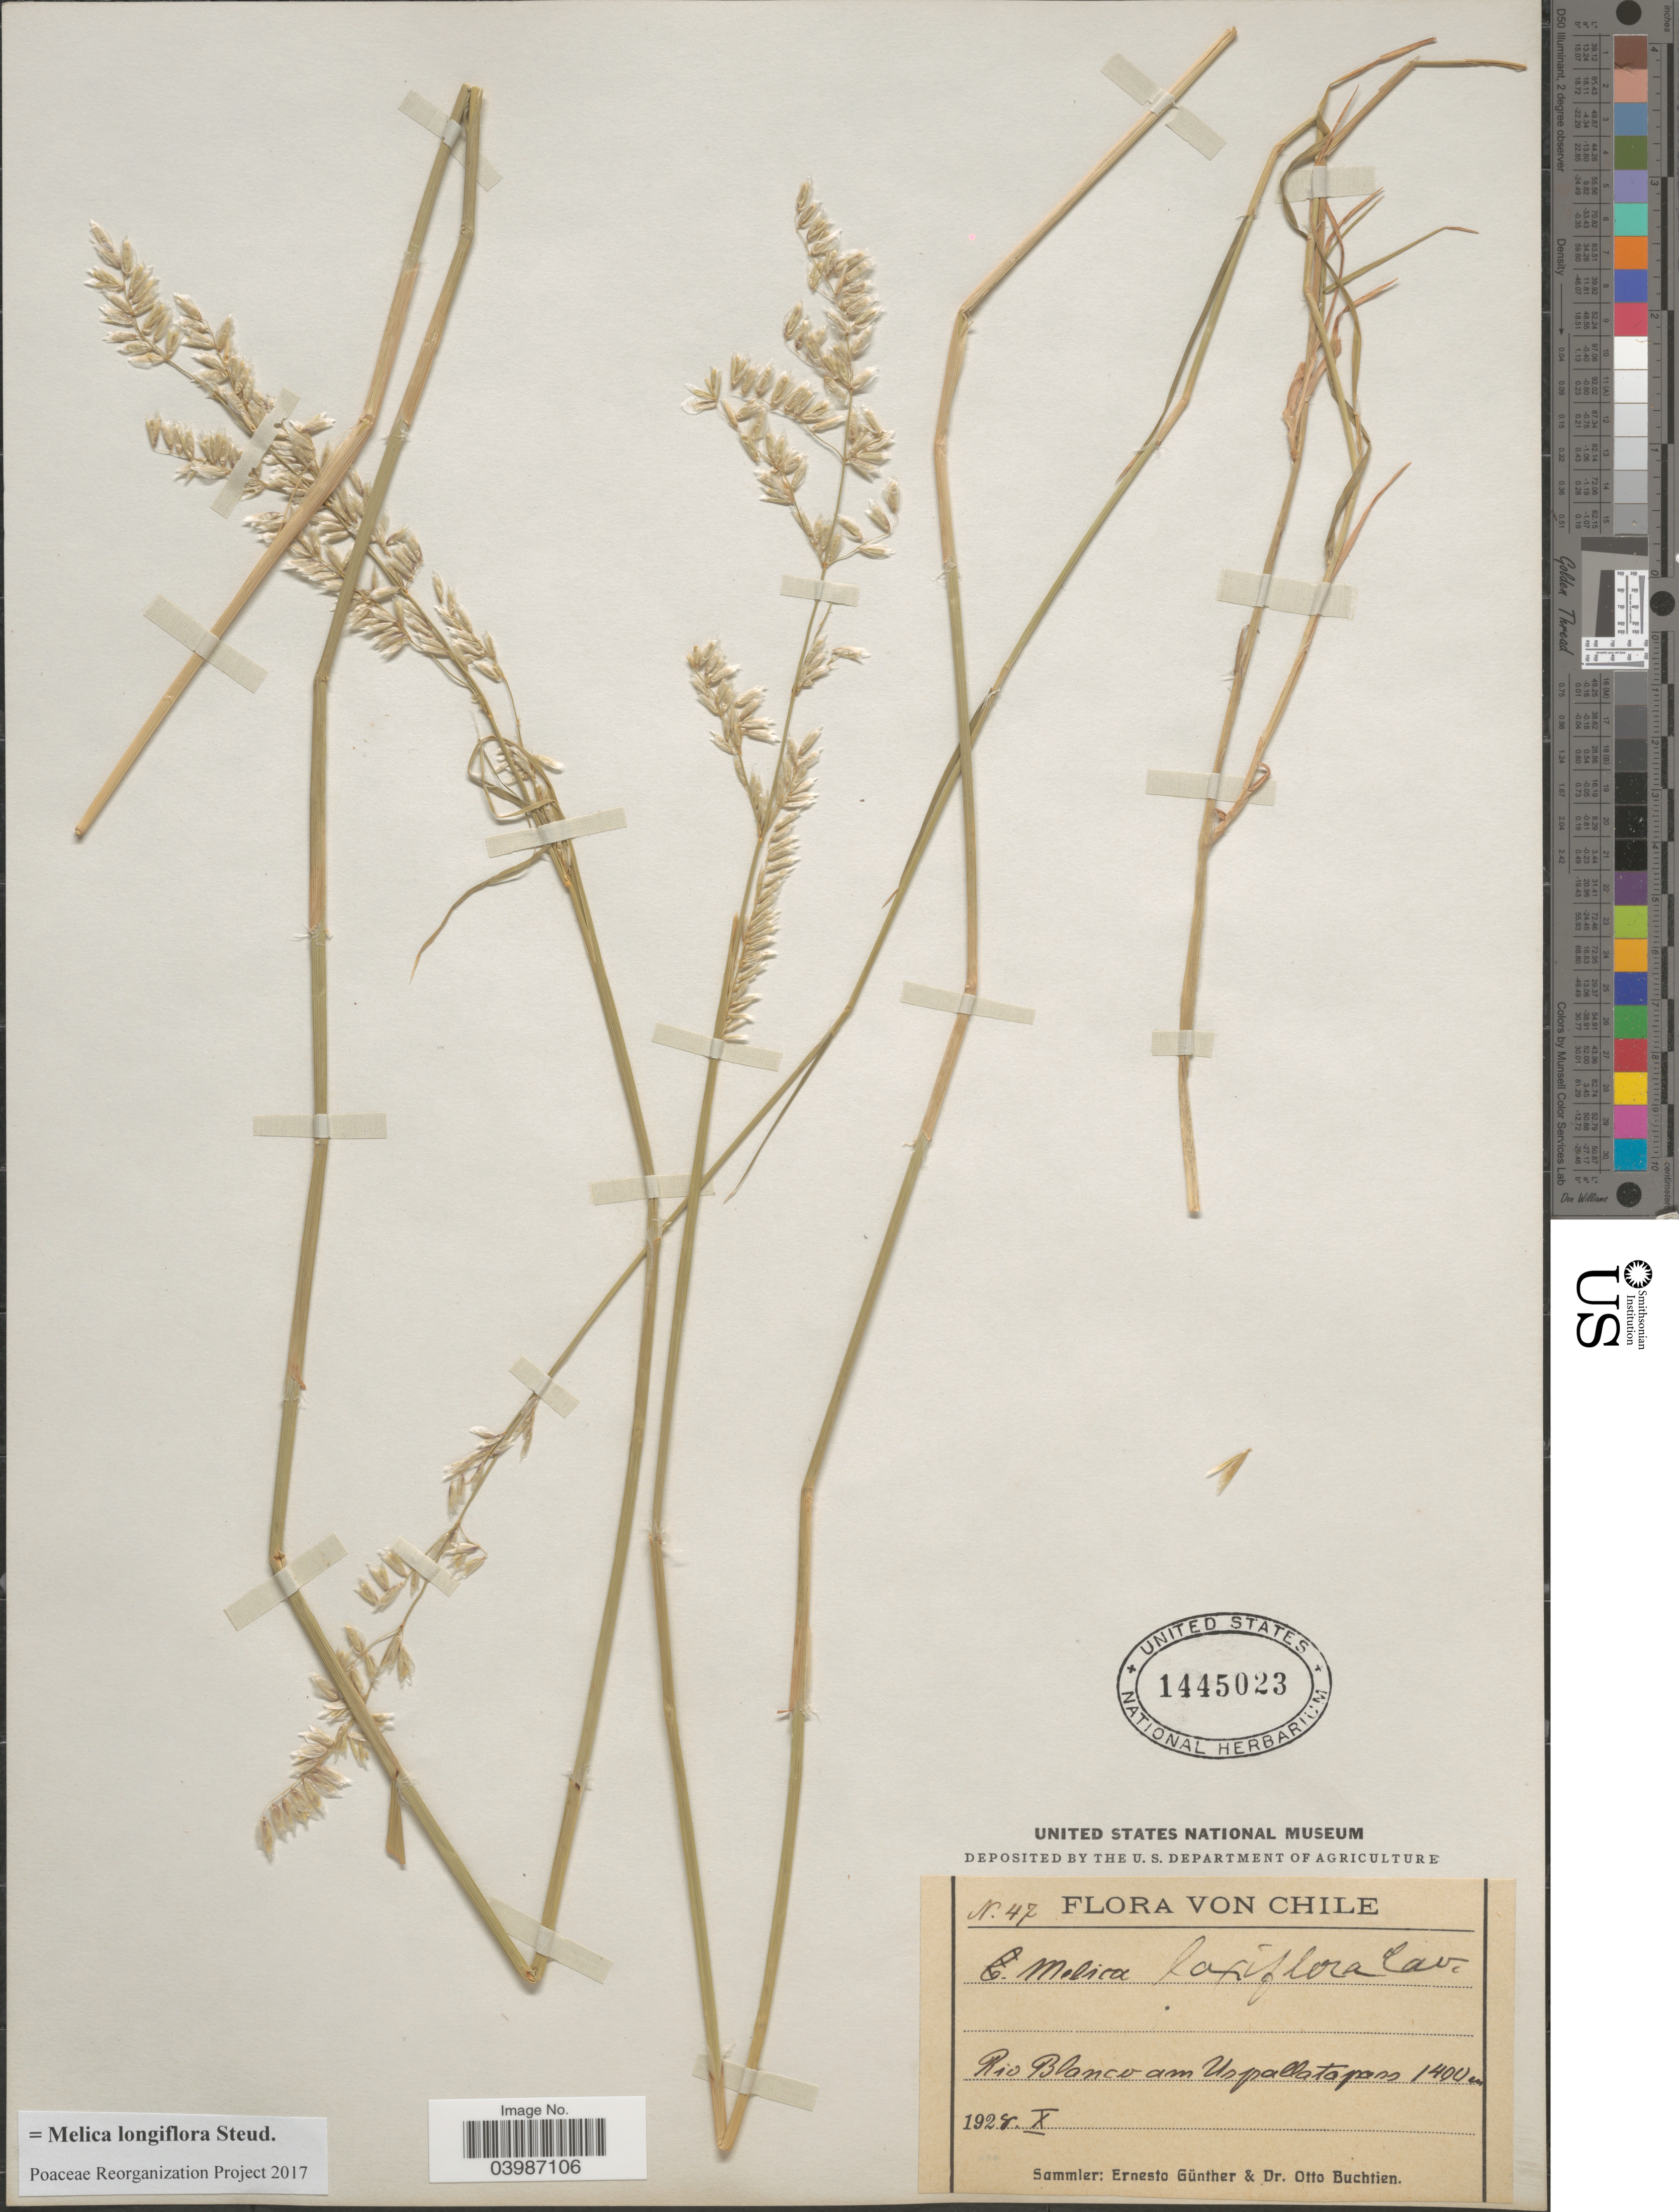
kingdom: Plantae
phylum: Tracheophyta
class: Liliopsida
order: Poales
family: Poaceae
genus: Melica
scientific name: Melica longiflora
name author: Steud.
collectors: E. Gunther & O. Buchtien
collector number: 47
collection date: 1928-10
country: Chile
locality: Rio Blanco am Uspallatapass.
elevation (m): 1400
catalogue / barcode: US 1445023